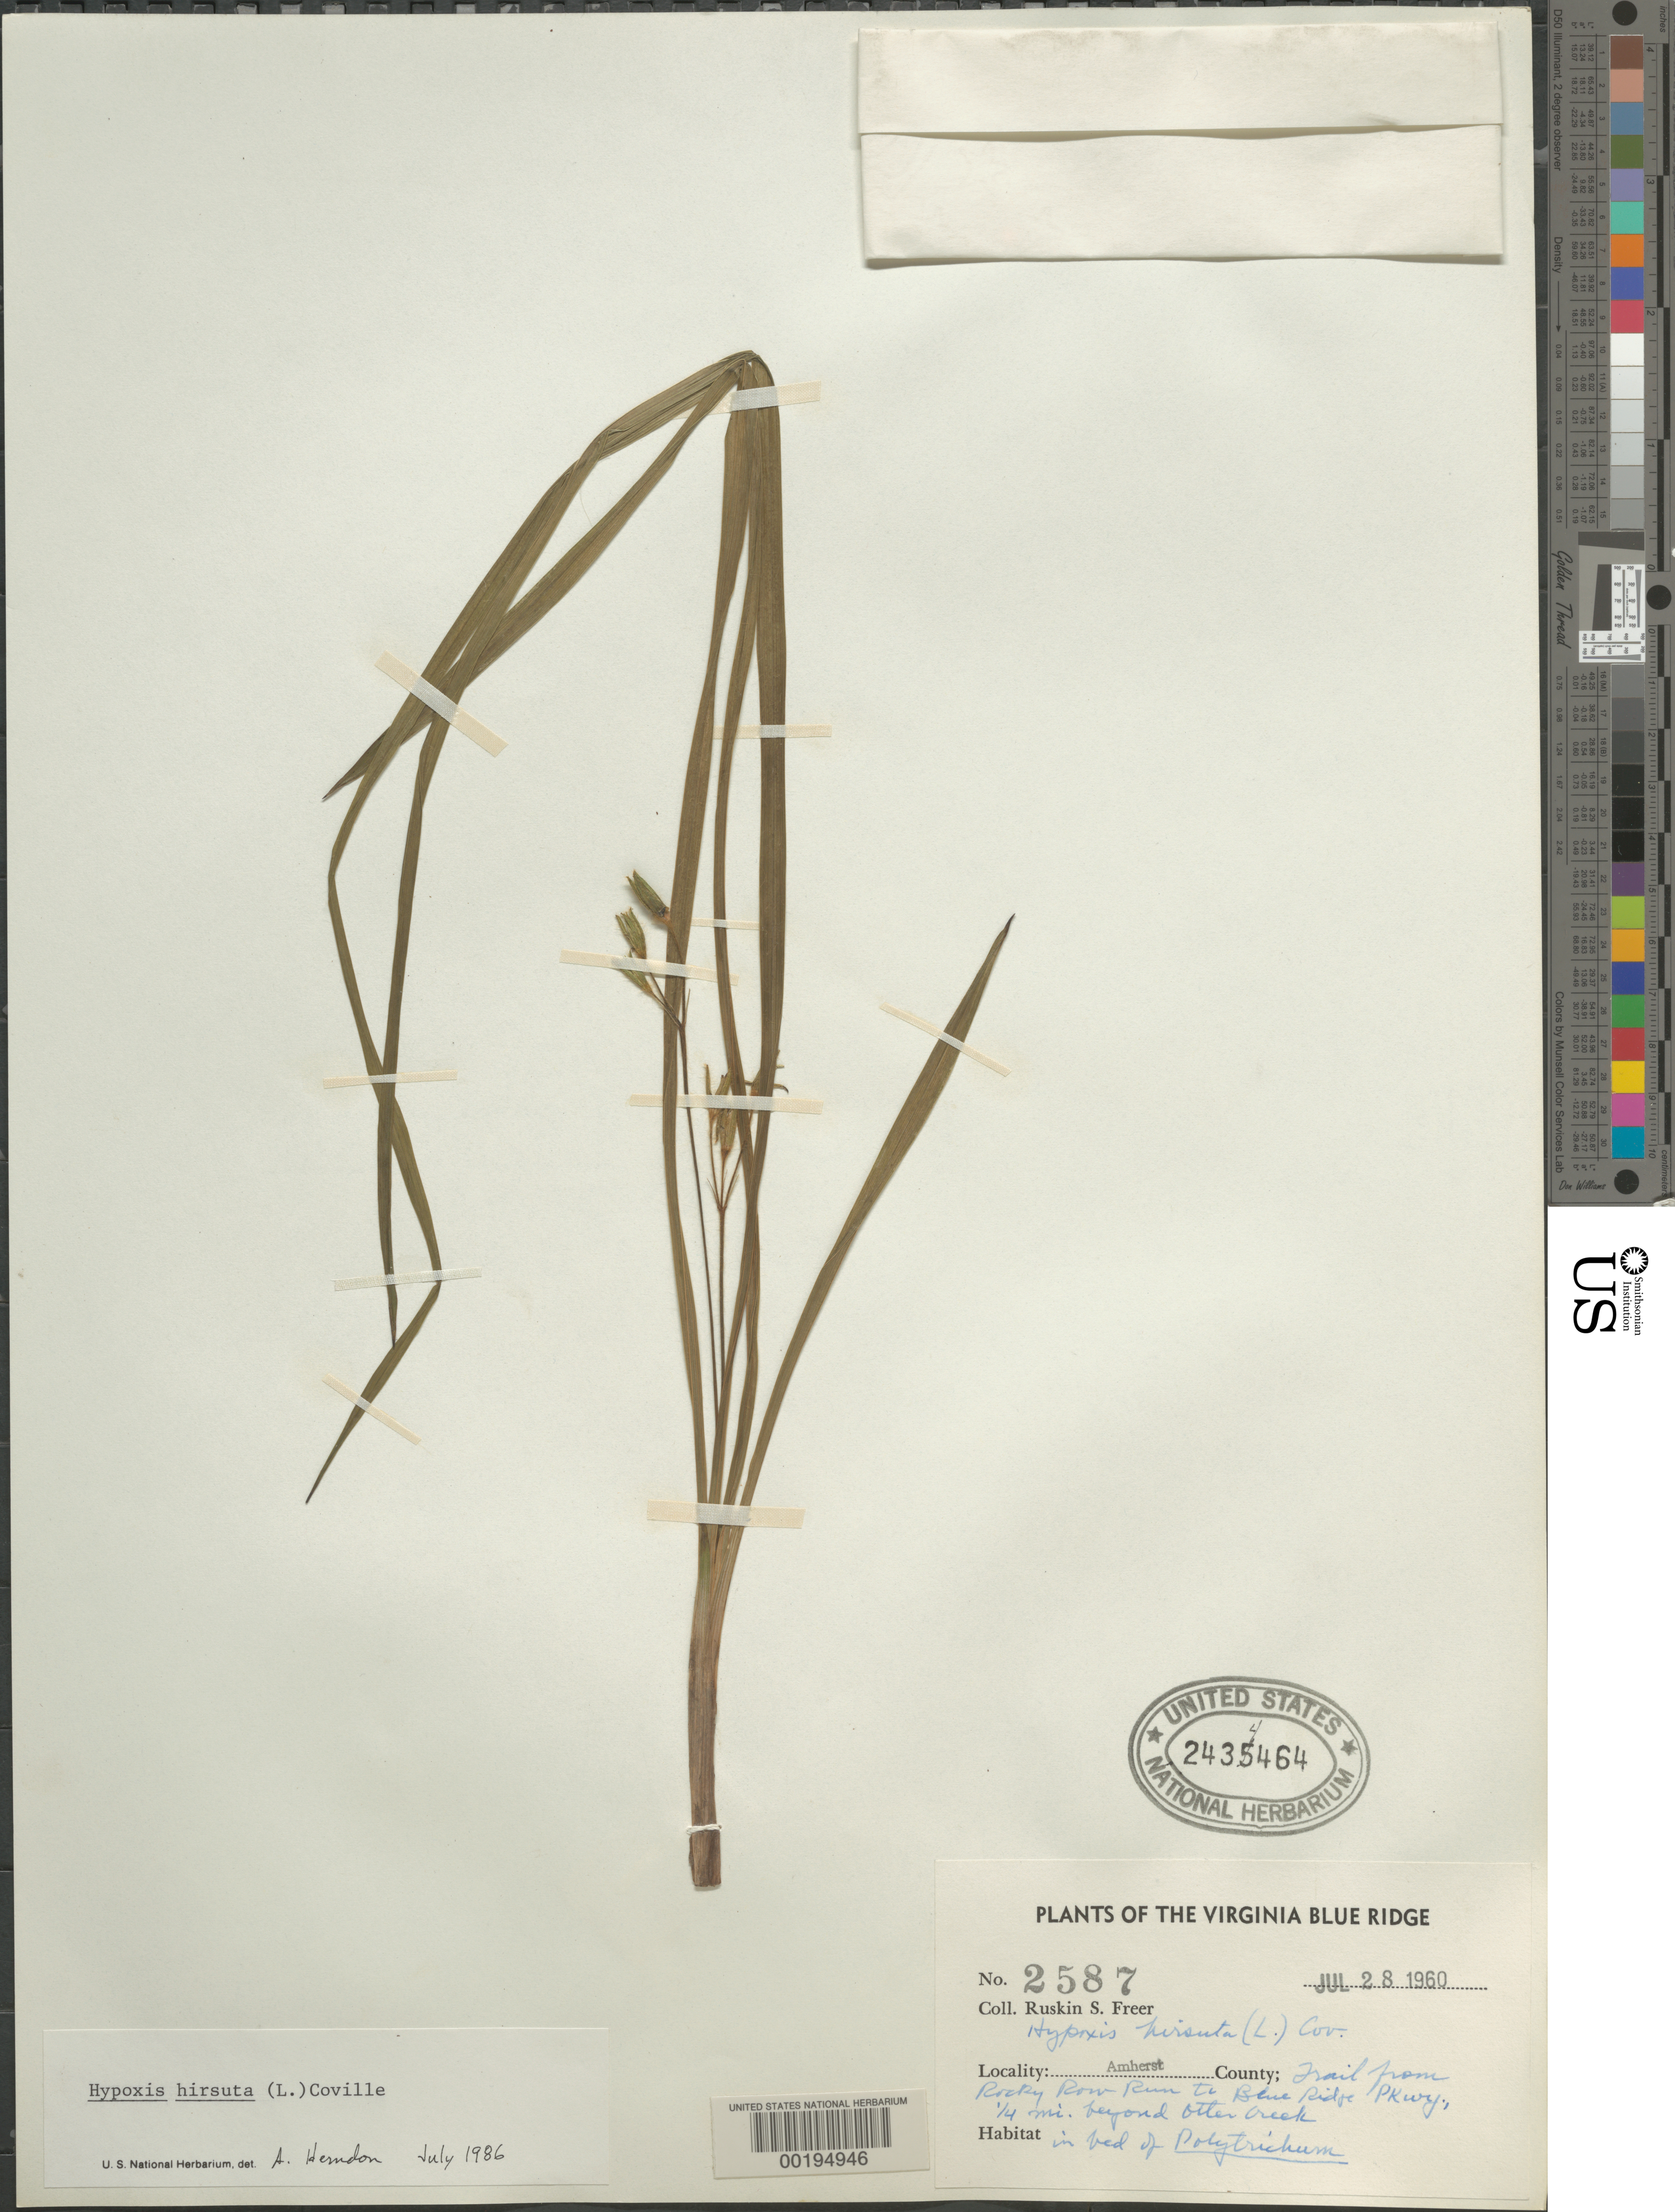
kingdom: Plantae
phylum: Tracheophyta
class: Liliopsida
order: Asparagales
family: Hypoxidaceae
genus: Hypoxis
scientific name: Hypoxis hirsuta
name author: (L.) Coville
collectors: R. Freer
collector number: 2587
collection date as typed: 28 Jul 1960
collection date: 1960-07-28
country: United States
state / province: Virginia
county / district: Amherst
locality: Rocky row run to blue ridge parkway, 1/4 mi beyond otter creek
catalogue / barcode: US 2434464